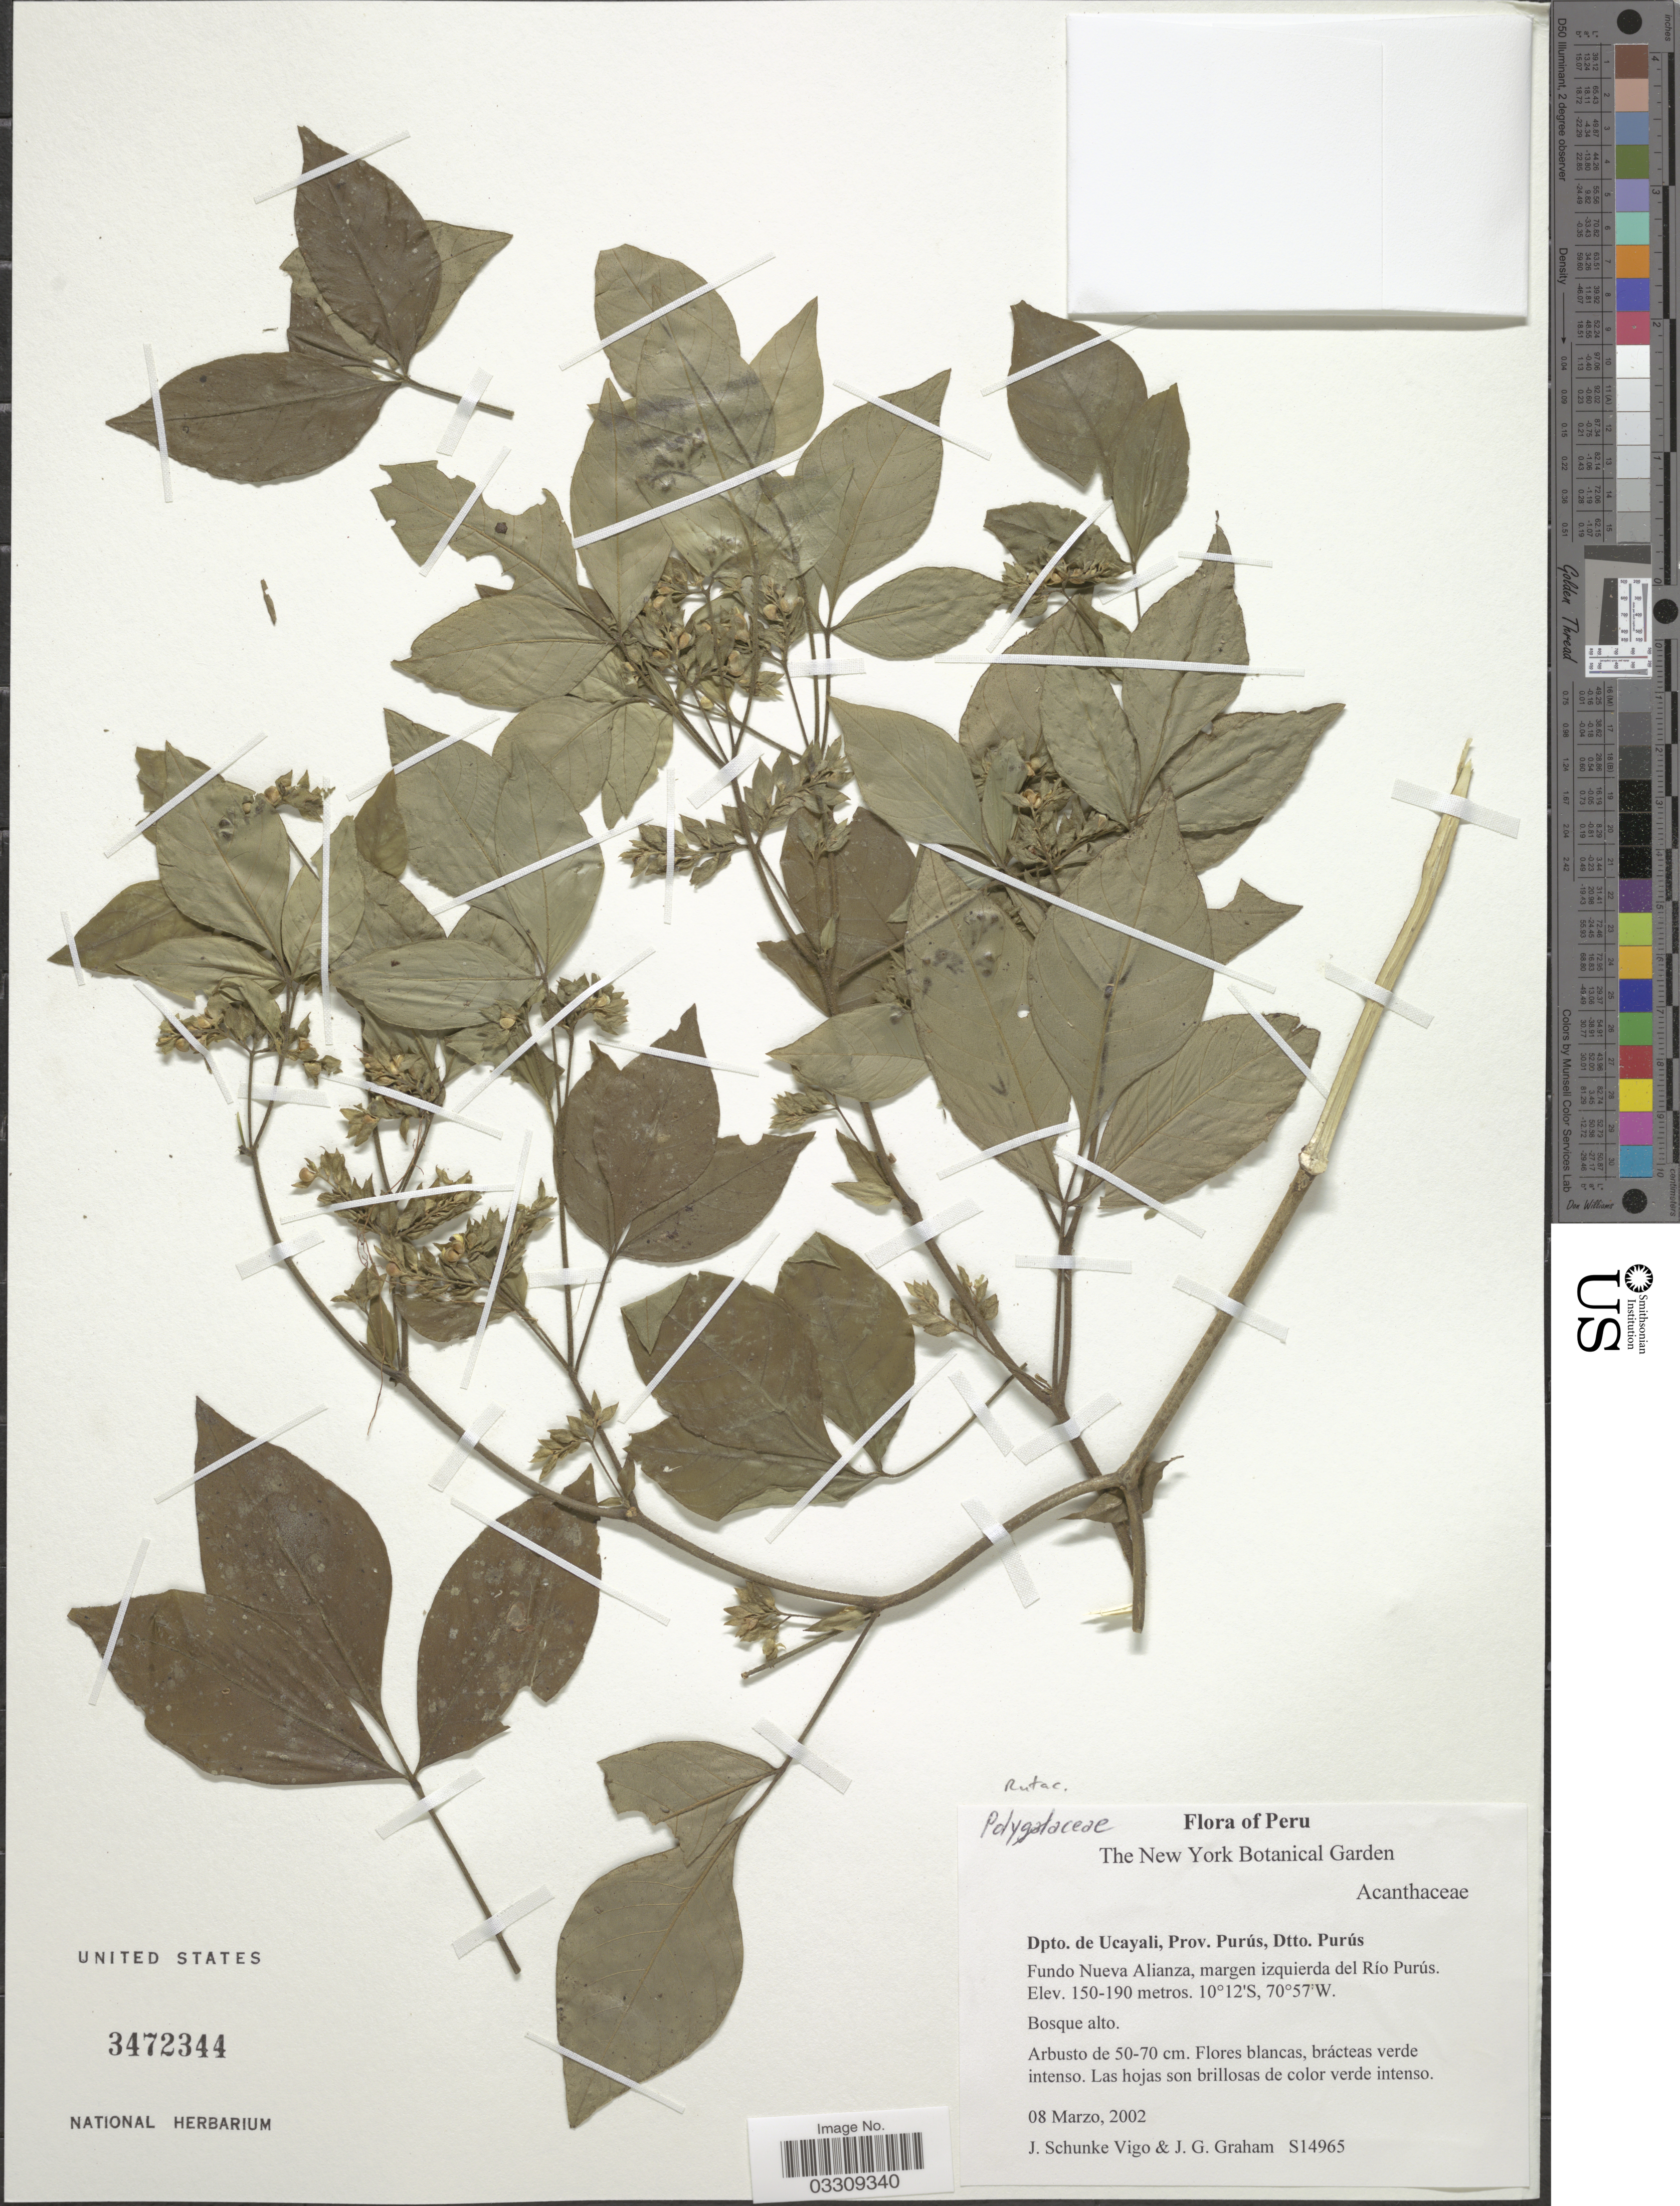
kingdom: Plantae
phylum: Tracheophyta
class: Magnoliopsida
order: Sapindales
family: Rutaceae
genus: Ertela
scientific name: Ertela trifolia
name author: (L.) Kuntze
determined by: Strong, Mark T., (BOT), Smithsonian Institution - National Museum of Natural History (UNITED STATES)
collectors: J. Schunke Vigo & J. Graham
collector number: S14965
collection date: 2002-03-08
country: Peru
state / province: Ucayali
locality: Dpto. de Ucayali, Prov. Purús, Dtto. Purús. Fundo Nueva Alianza, margen izquierda del Río Purús.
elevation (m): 150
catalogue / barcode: US 3472344